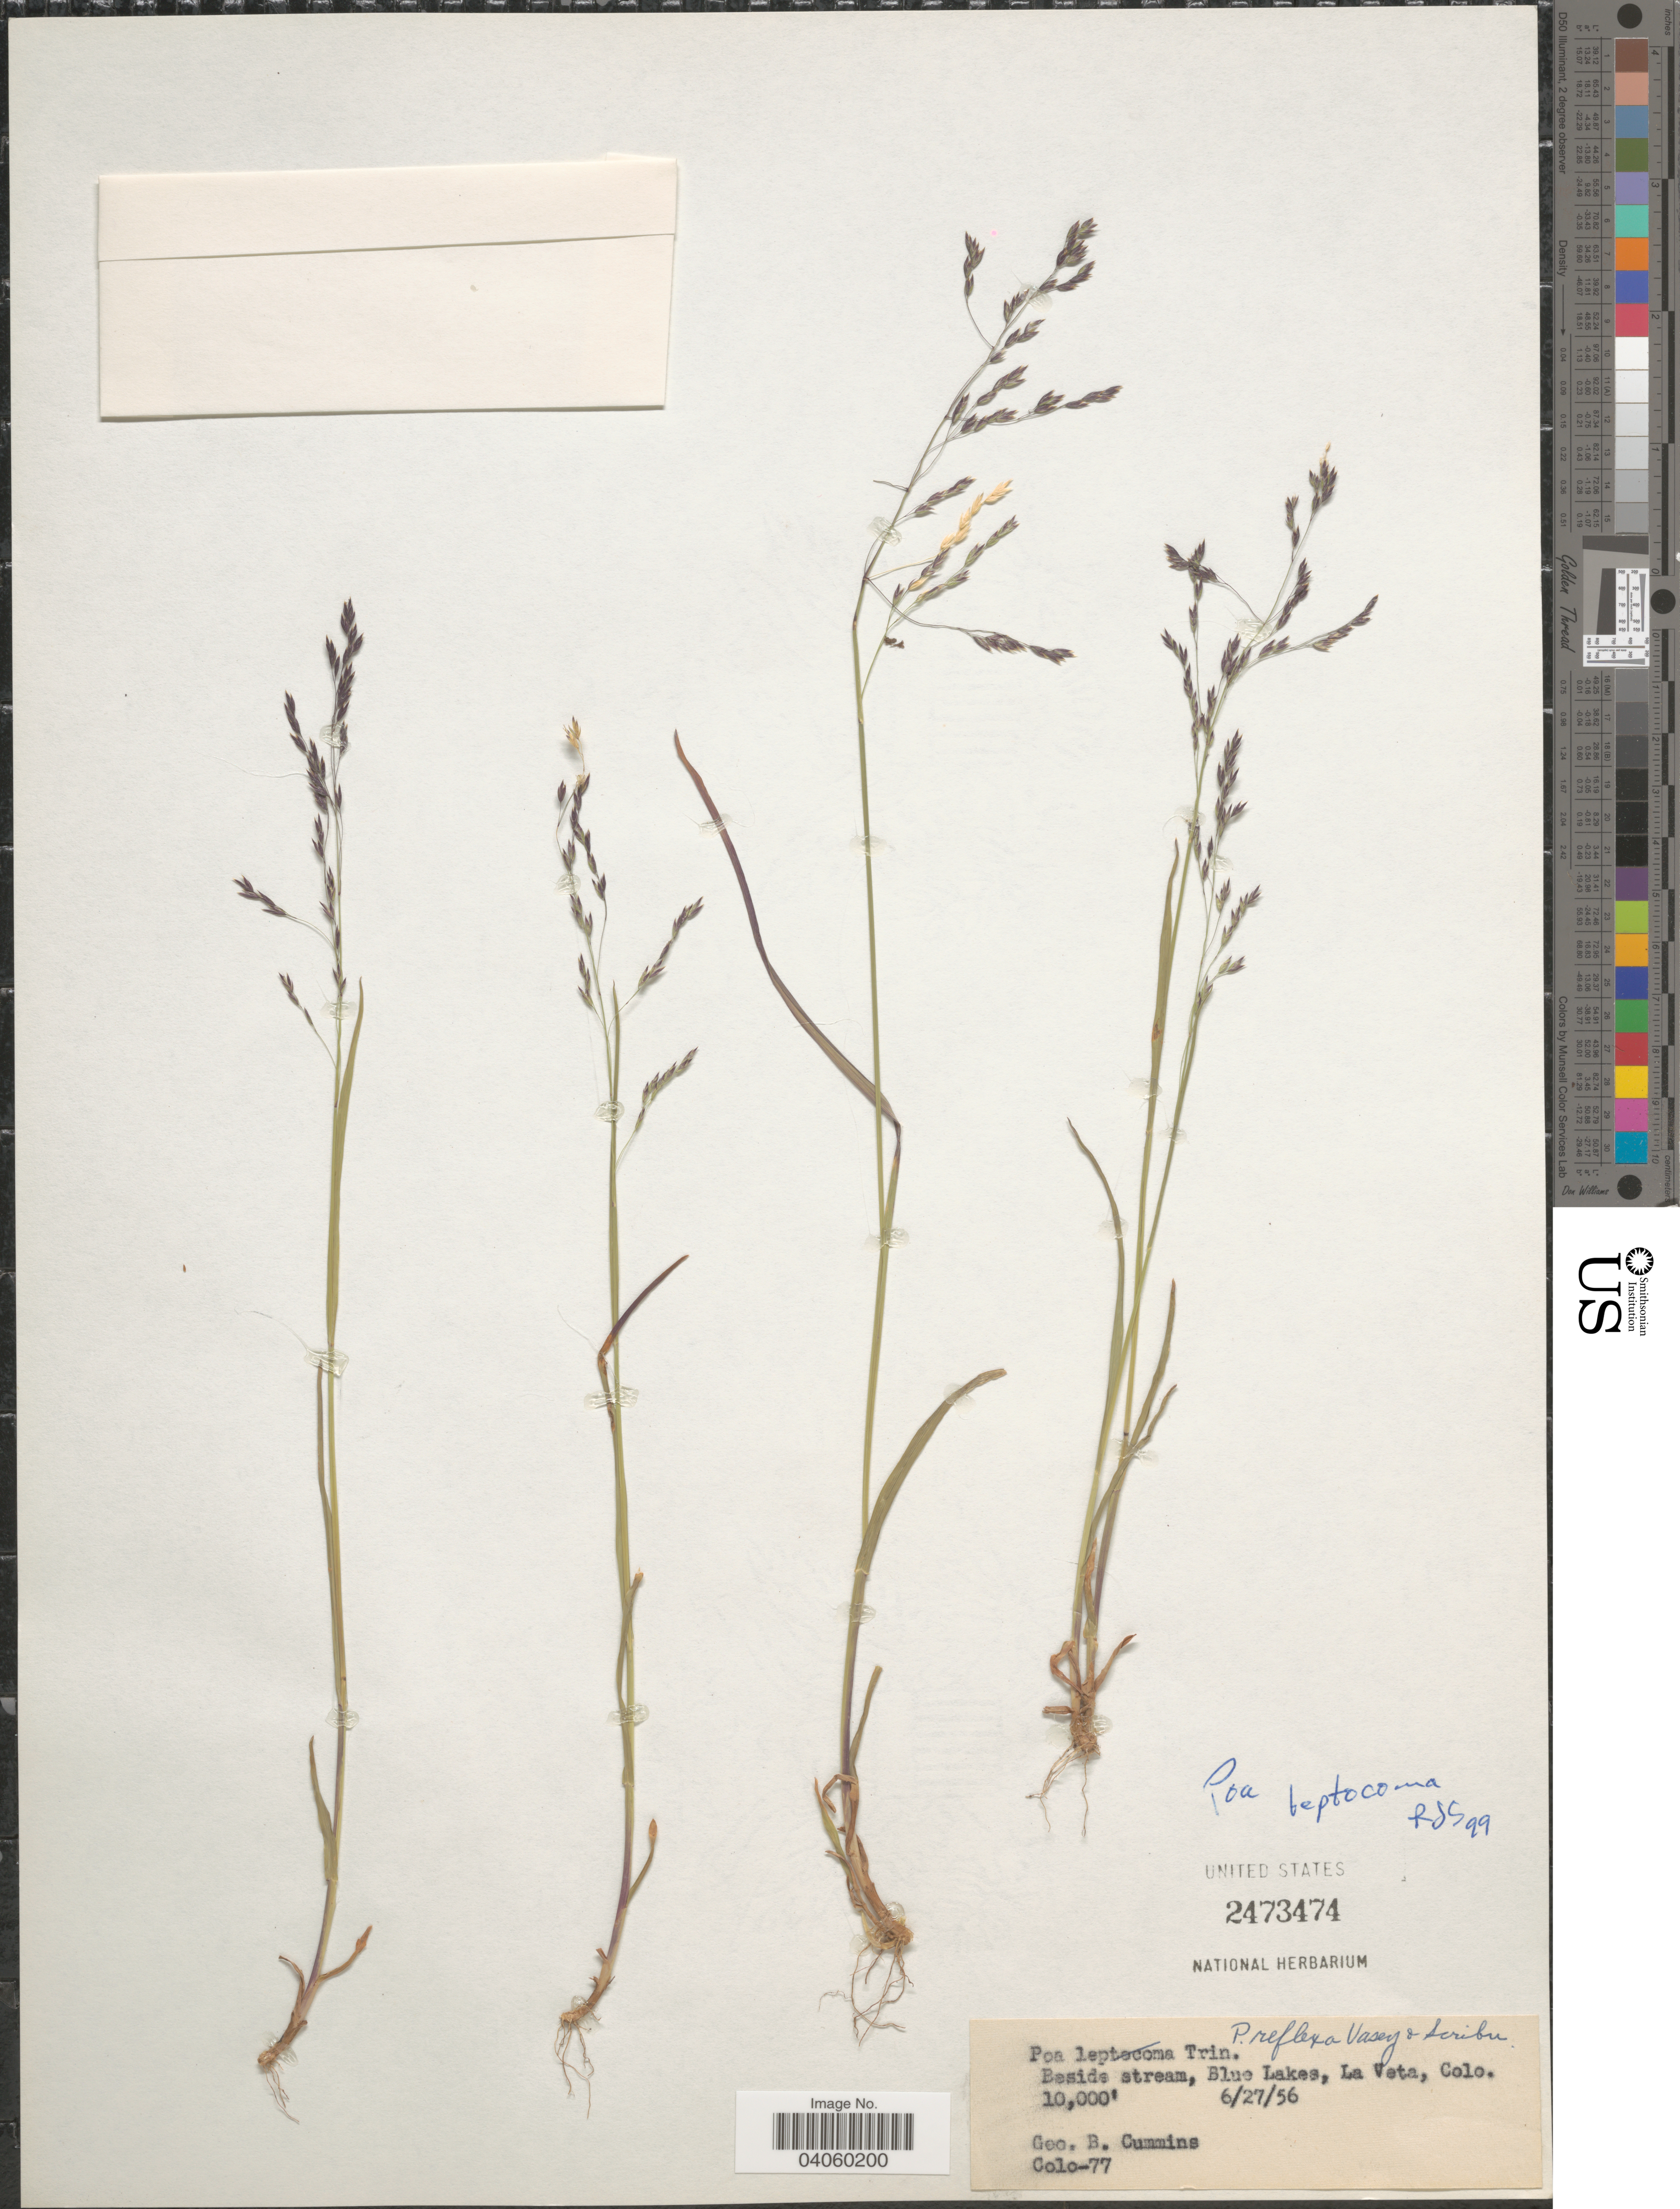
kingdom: Plantae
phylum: Tracheophyta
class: Liliopsida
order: Poales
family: Poaceae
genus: Poa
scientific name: Poa leptocoma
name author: Trin.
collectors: G. Cummins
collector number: Colo-77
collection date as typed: Transcribed d/m/y: 27/6/56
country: United States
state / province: Colorado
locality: Beside stream, Blue Lakes, La Veta.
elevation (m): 3048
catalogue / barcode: US 2473474